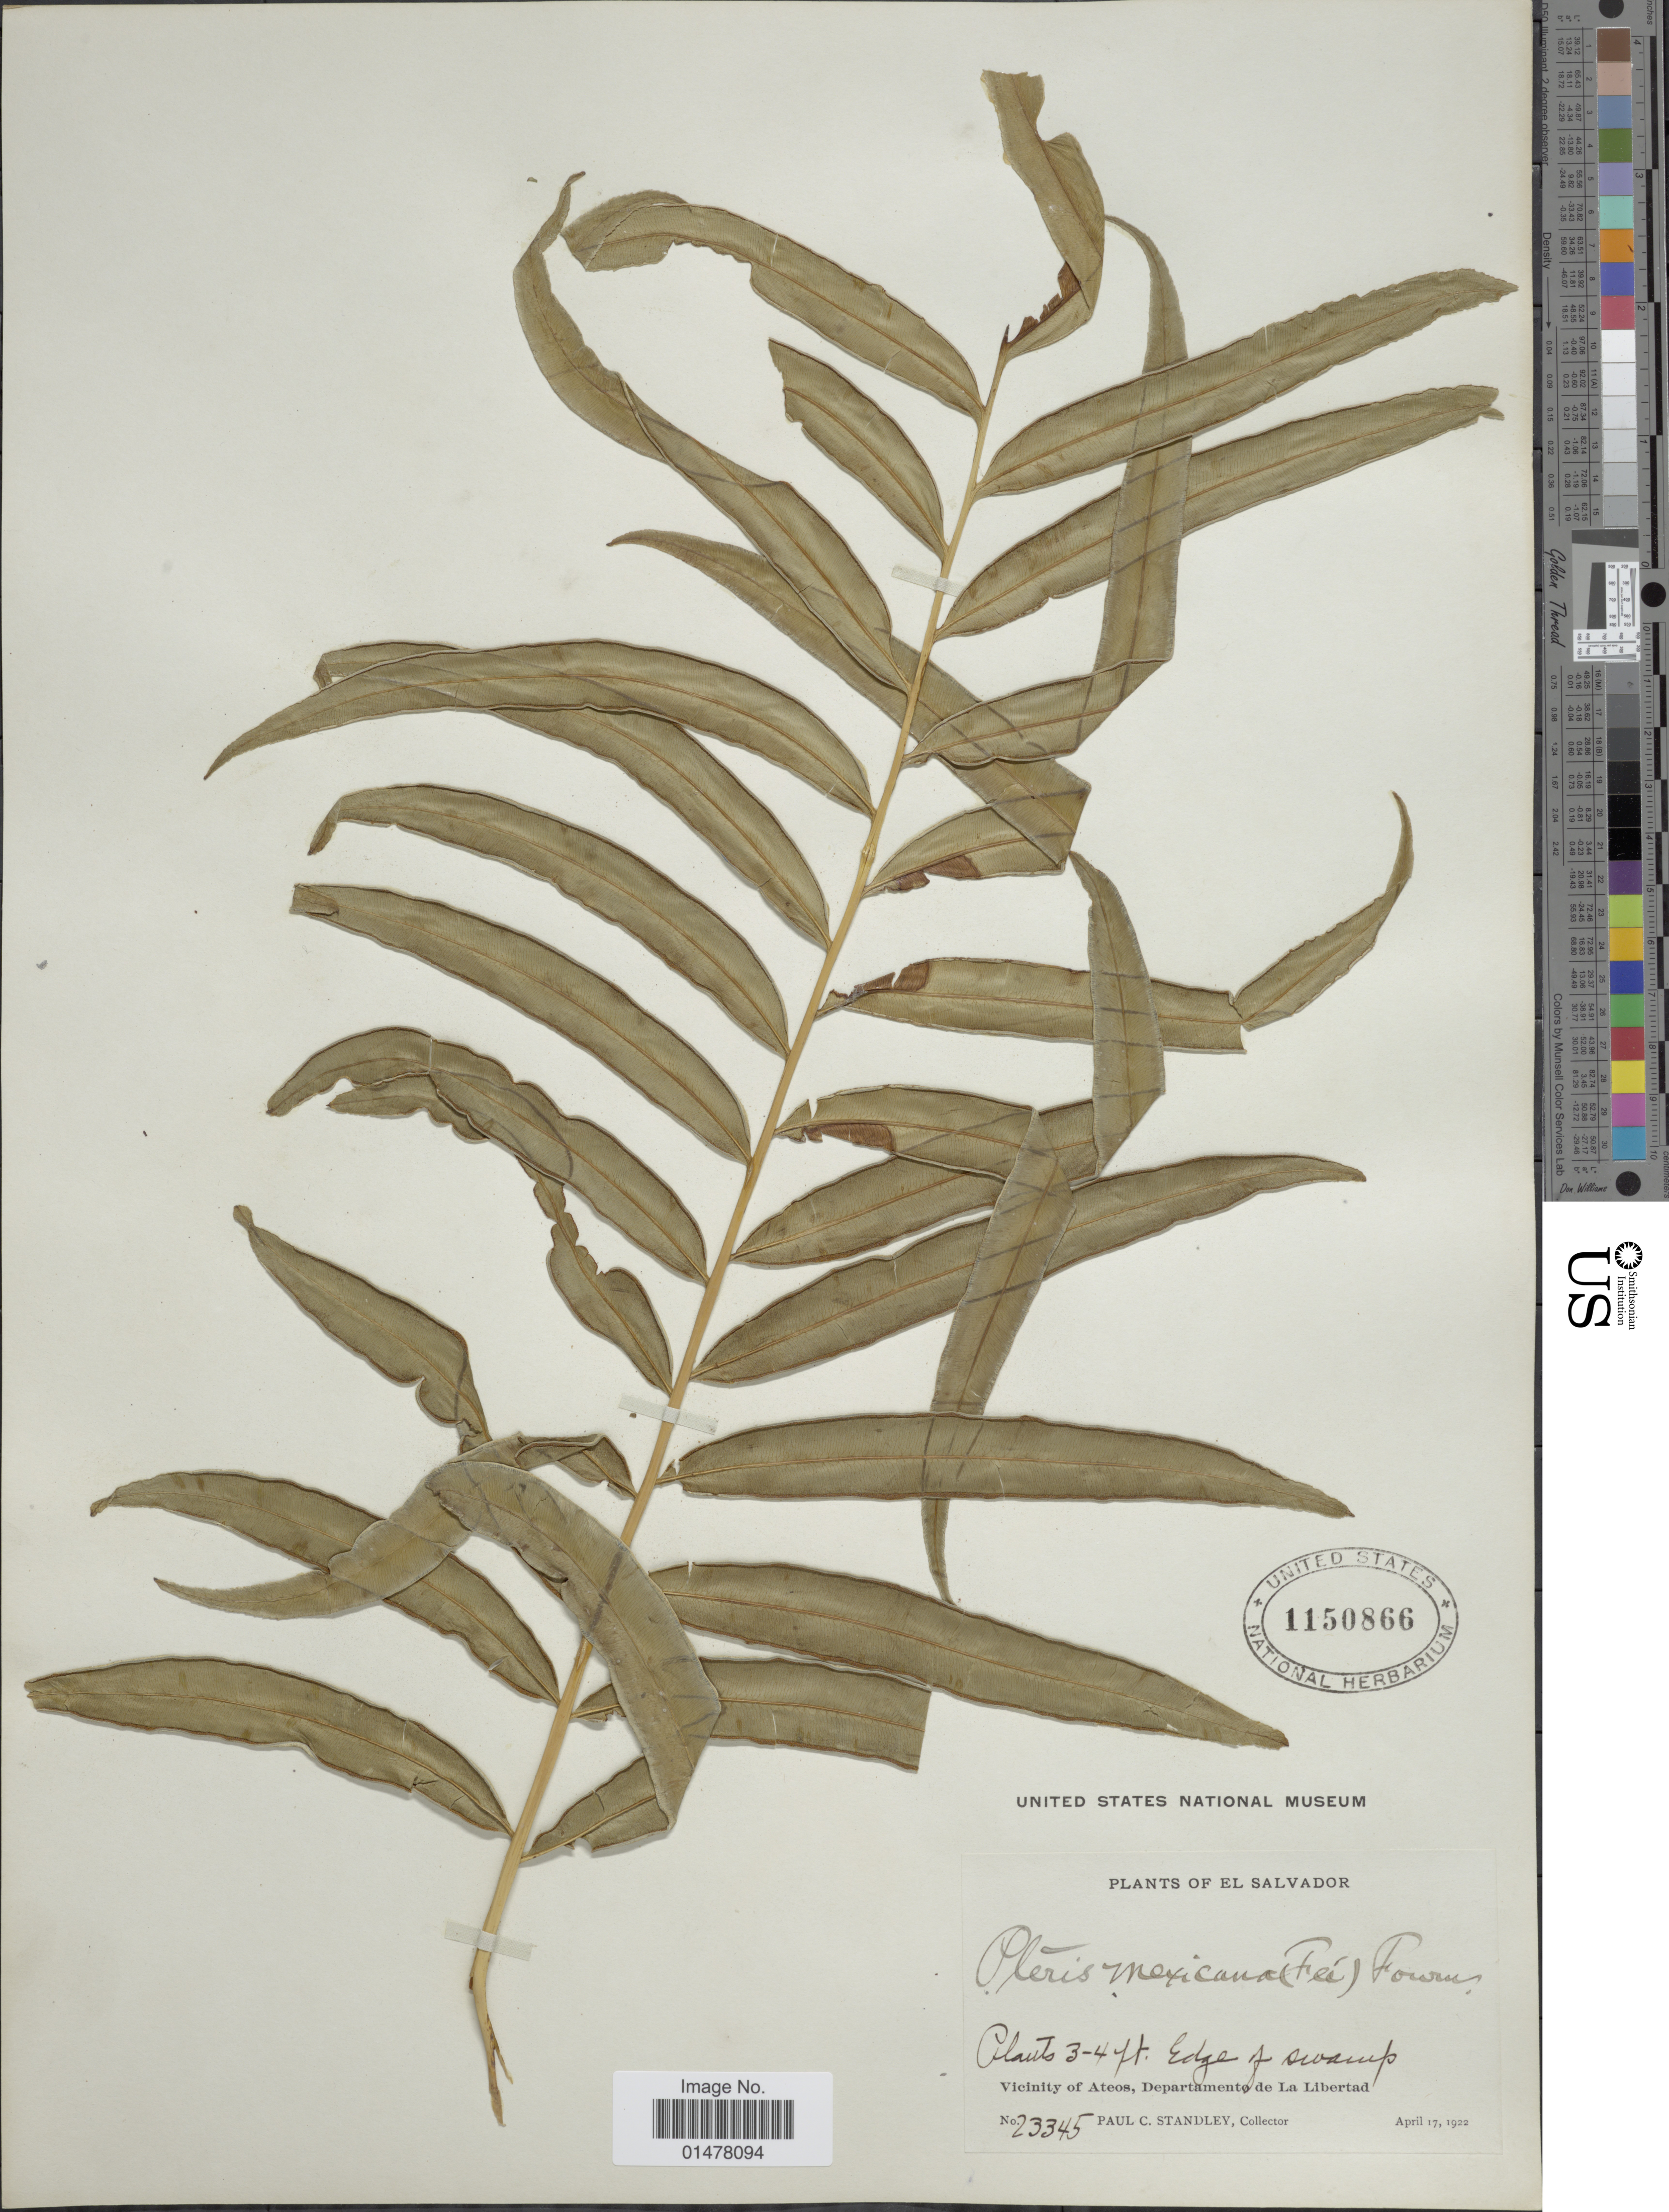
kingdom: Plantae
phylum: Tracheophyta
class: Polypodiopsida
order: Polypodiales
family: Pteridaceae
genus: Pteris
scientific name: Pteris pulchra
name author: Schltdl. & Cham.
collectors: P. C. Standley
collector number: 23345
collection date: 1922-04-17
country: El Salvador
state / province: La Libertad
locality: Plants of El Salvador, Vicinity of Ateos, Departamento de la Libertad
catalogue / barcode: US 1150866